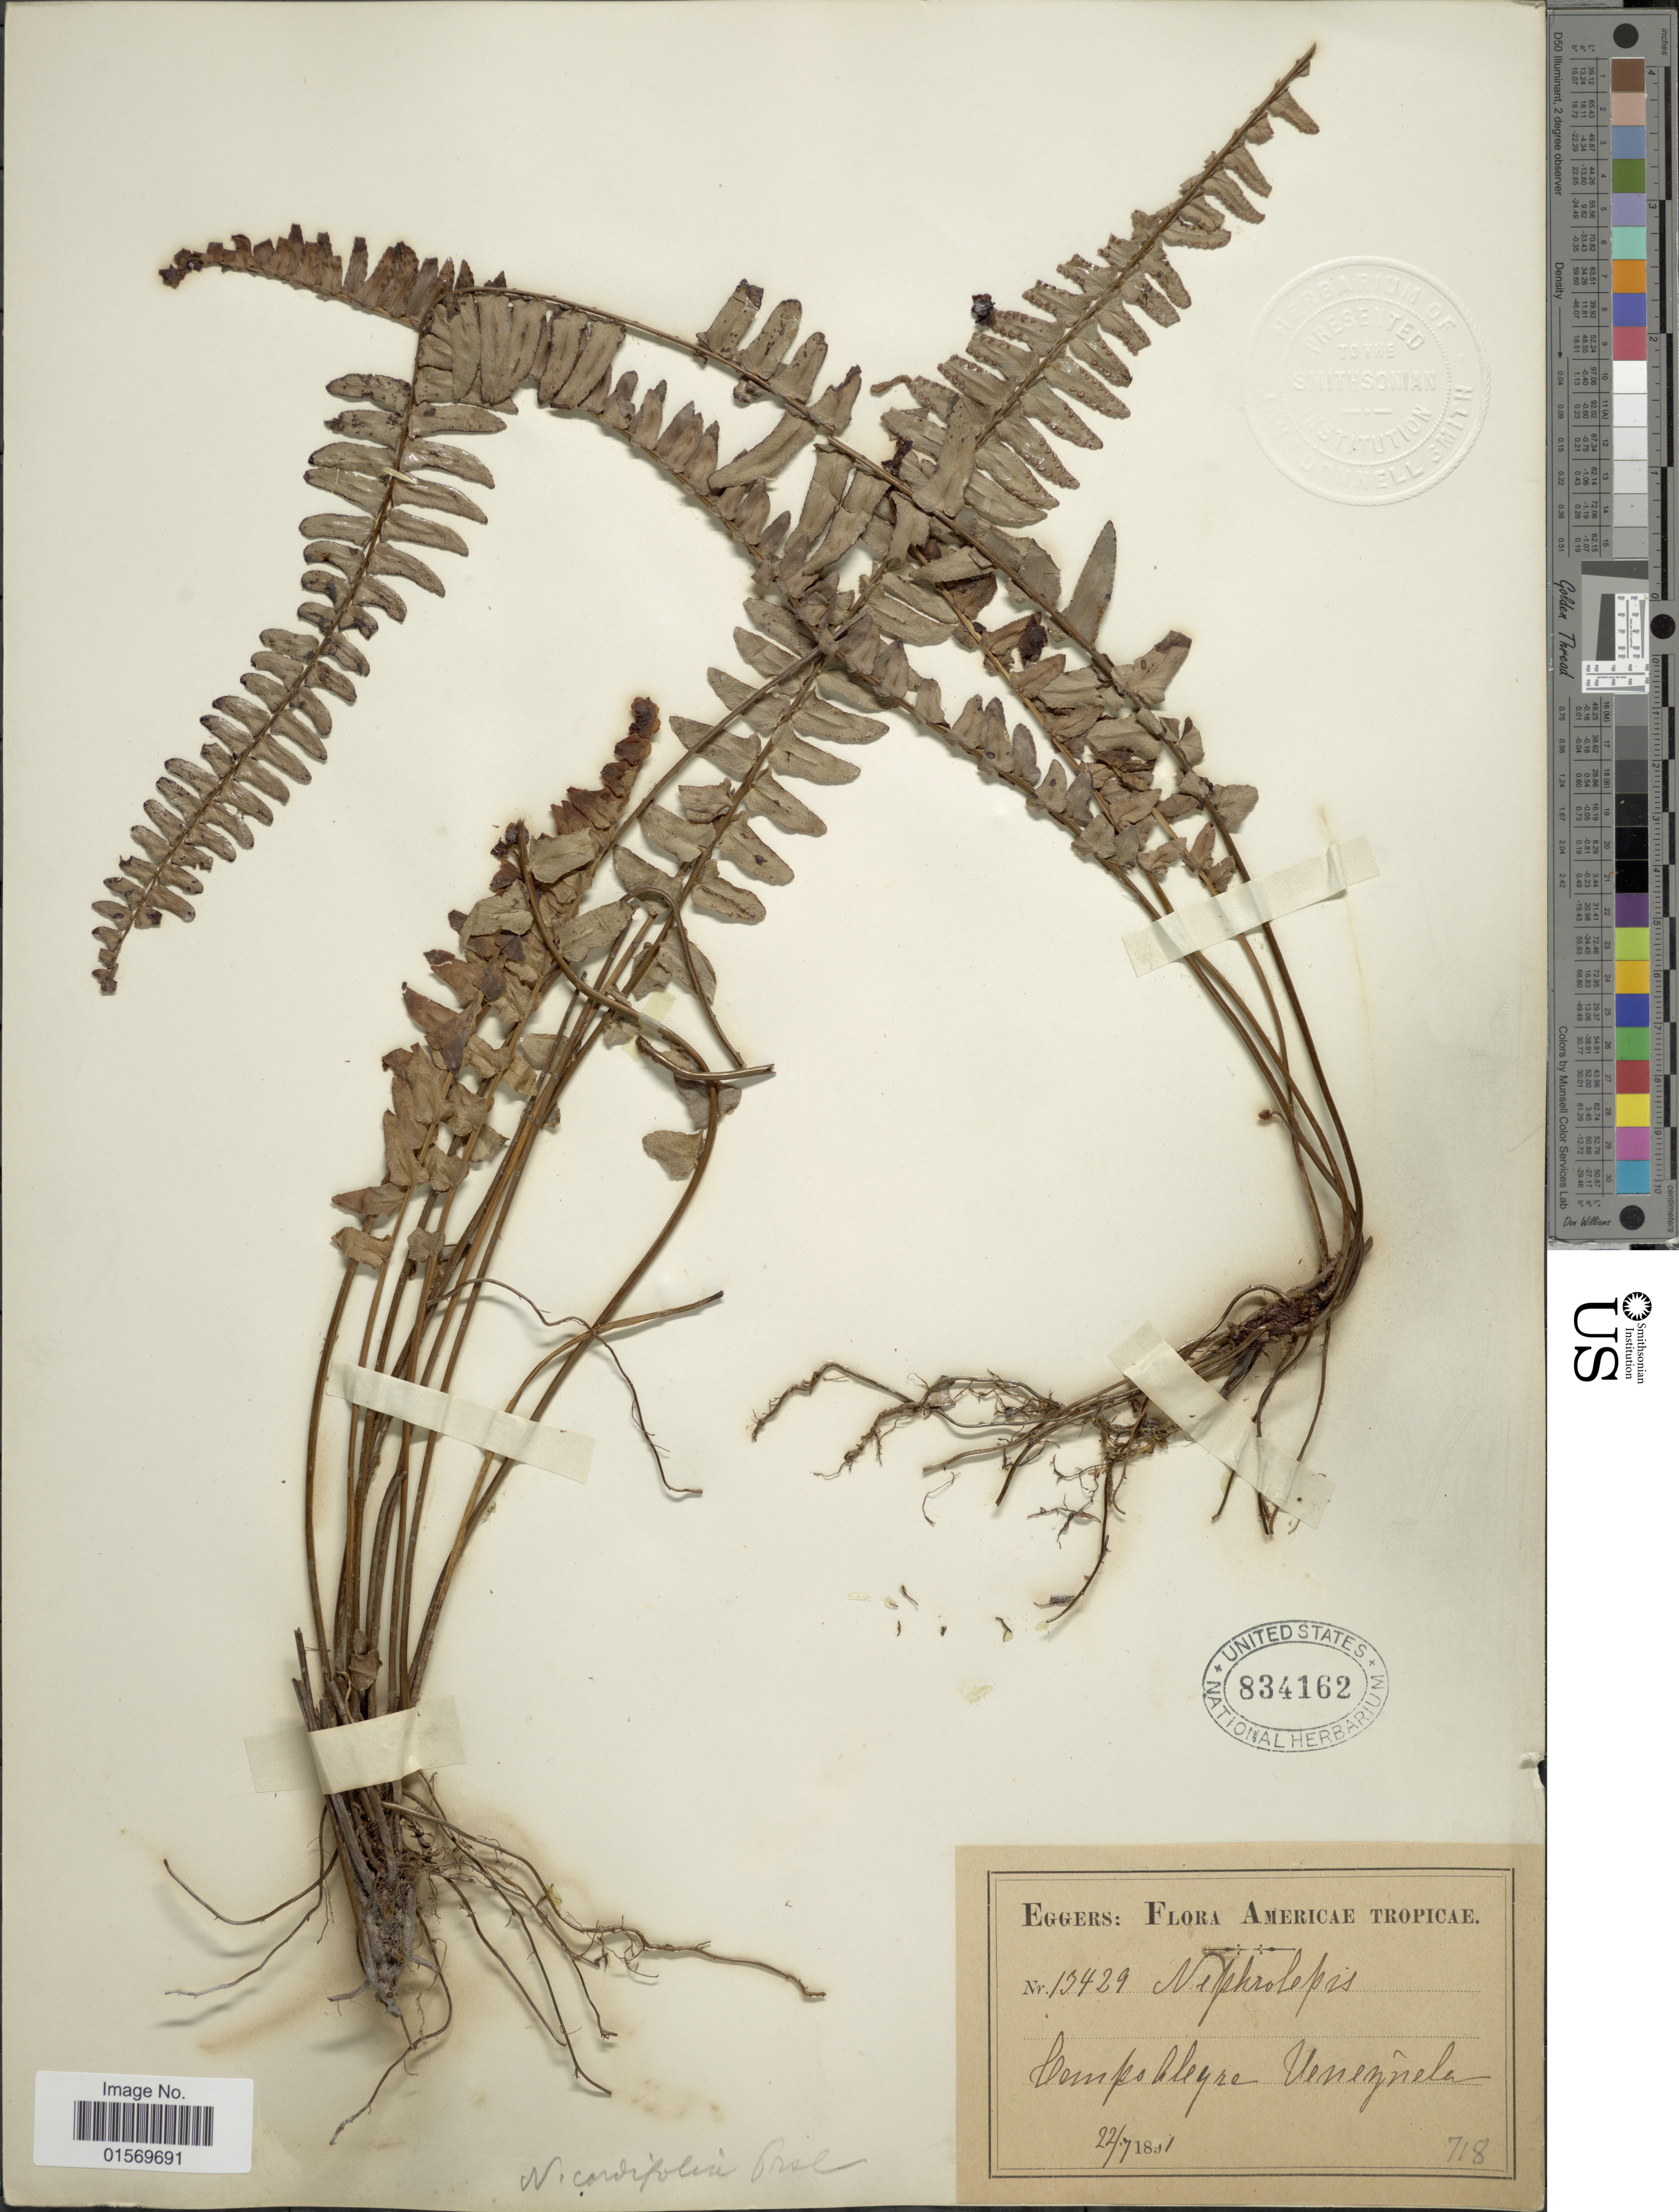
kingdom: Plantae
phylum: Tracheophyta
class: Polypodiopsida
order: Polypodiales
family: Nephrolepidaceae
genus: Nephrolepis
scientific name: Nephrolepis cordifolia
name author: (L.) C. Presl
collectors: -. Eggers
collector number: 13429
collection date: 1891-07-22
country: Venezuela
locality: Campo Algre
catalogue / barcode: US 834162